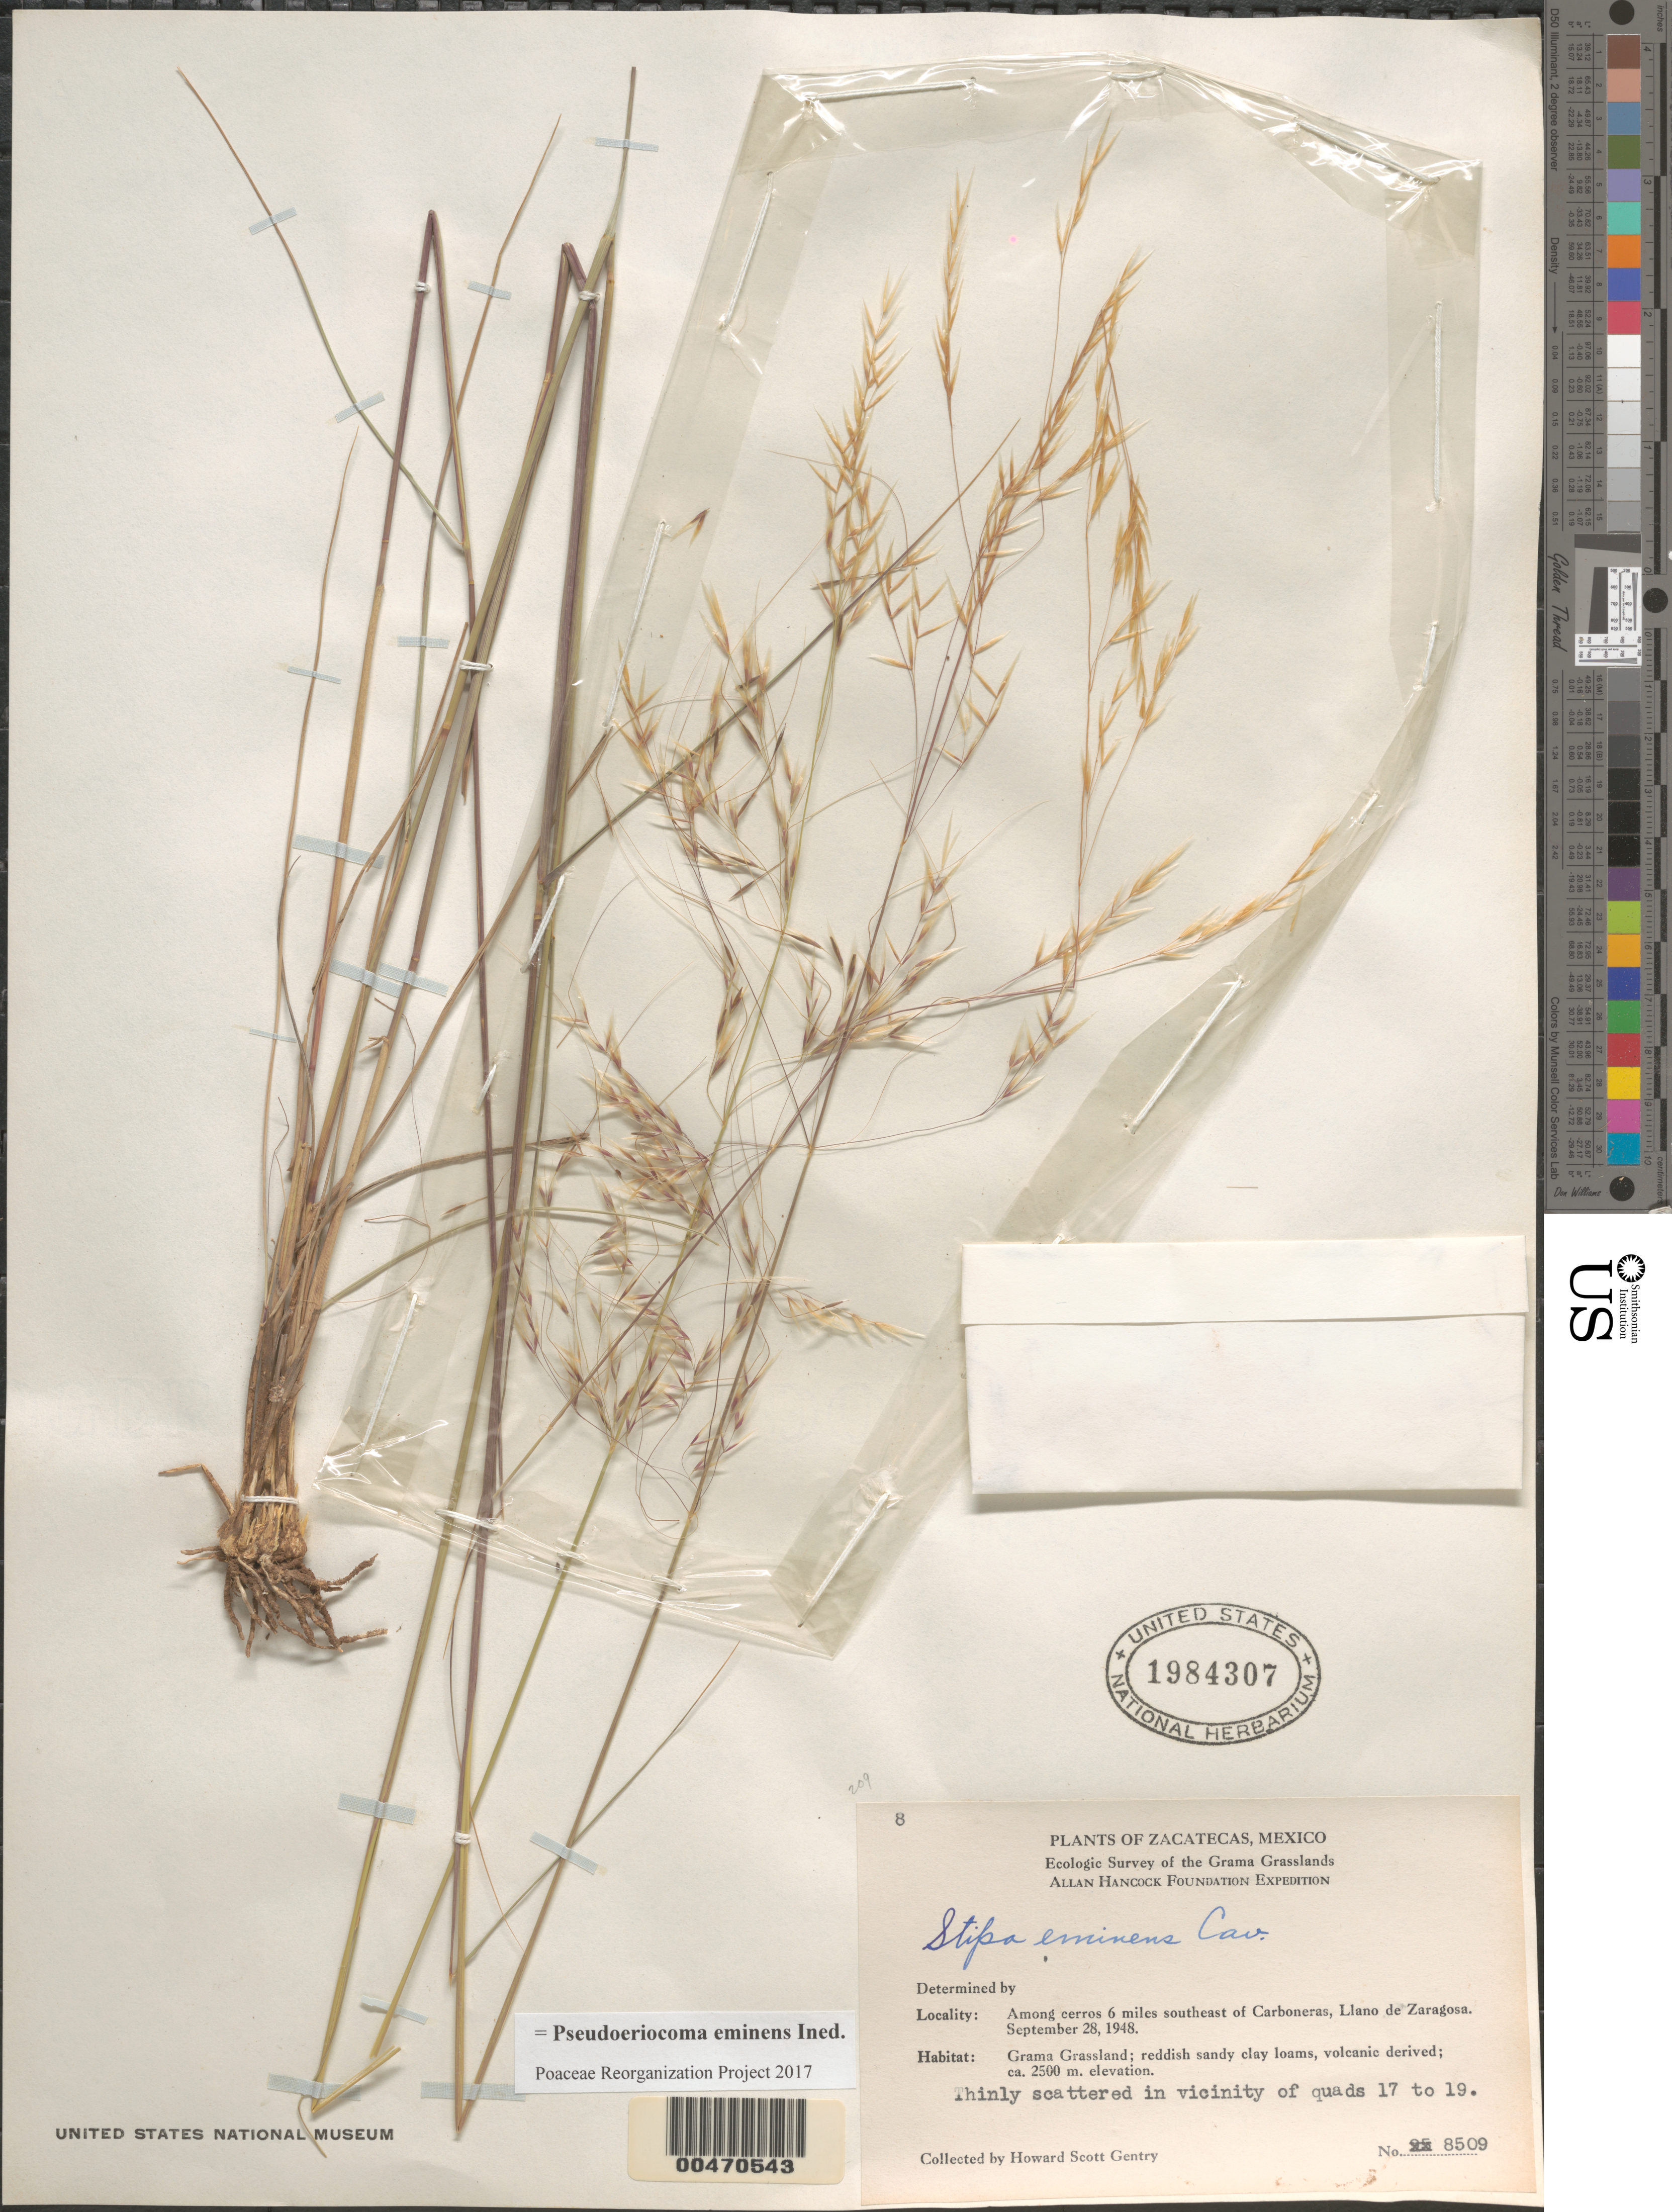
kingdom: Plantae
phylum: Tracheophyta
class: Liliopsida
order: Poales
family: Poaceae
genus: Pseudoeriocoma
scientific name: Pseudoeriocoma eminens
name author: (Cav.) Romasch.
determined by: Poaceae Reorganization Project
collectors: H. S. Gentry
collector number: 8509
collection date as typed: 28 Sep 1948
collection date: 1948-09-28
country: Mexico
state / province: Zacatecas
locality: Among cerros 6 mi SE of Carboneras, Llano de Zaragosa, Grama Grasslands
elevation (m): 2500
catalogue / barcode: US 1984307